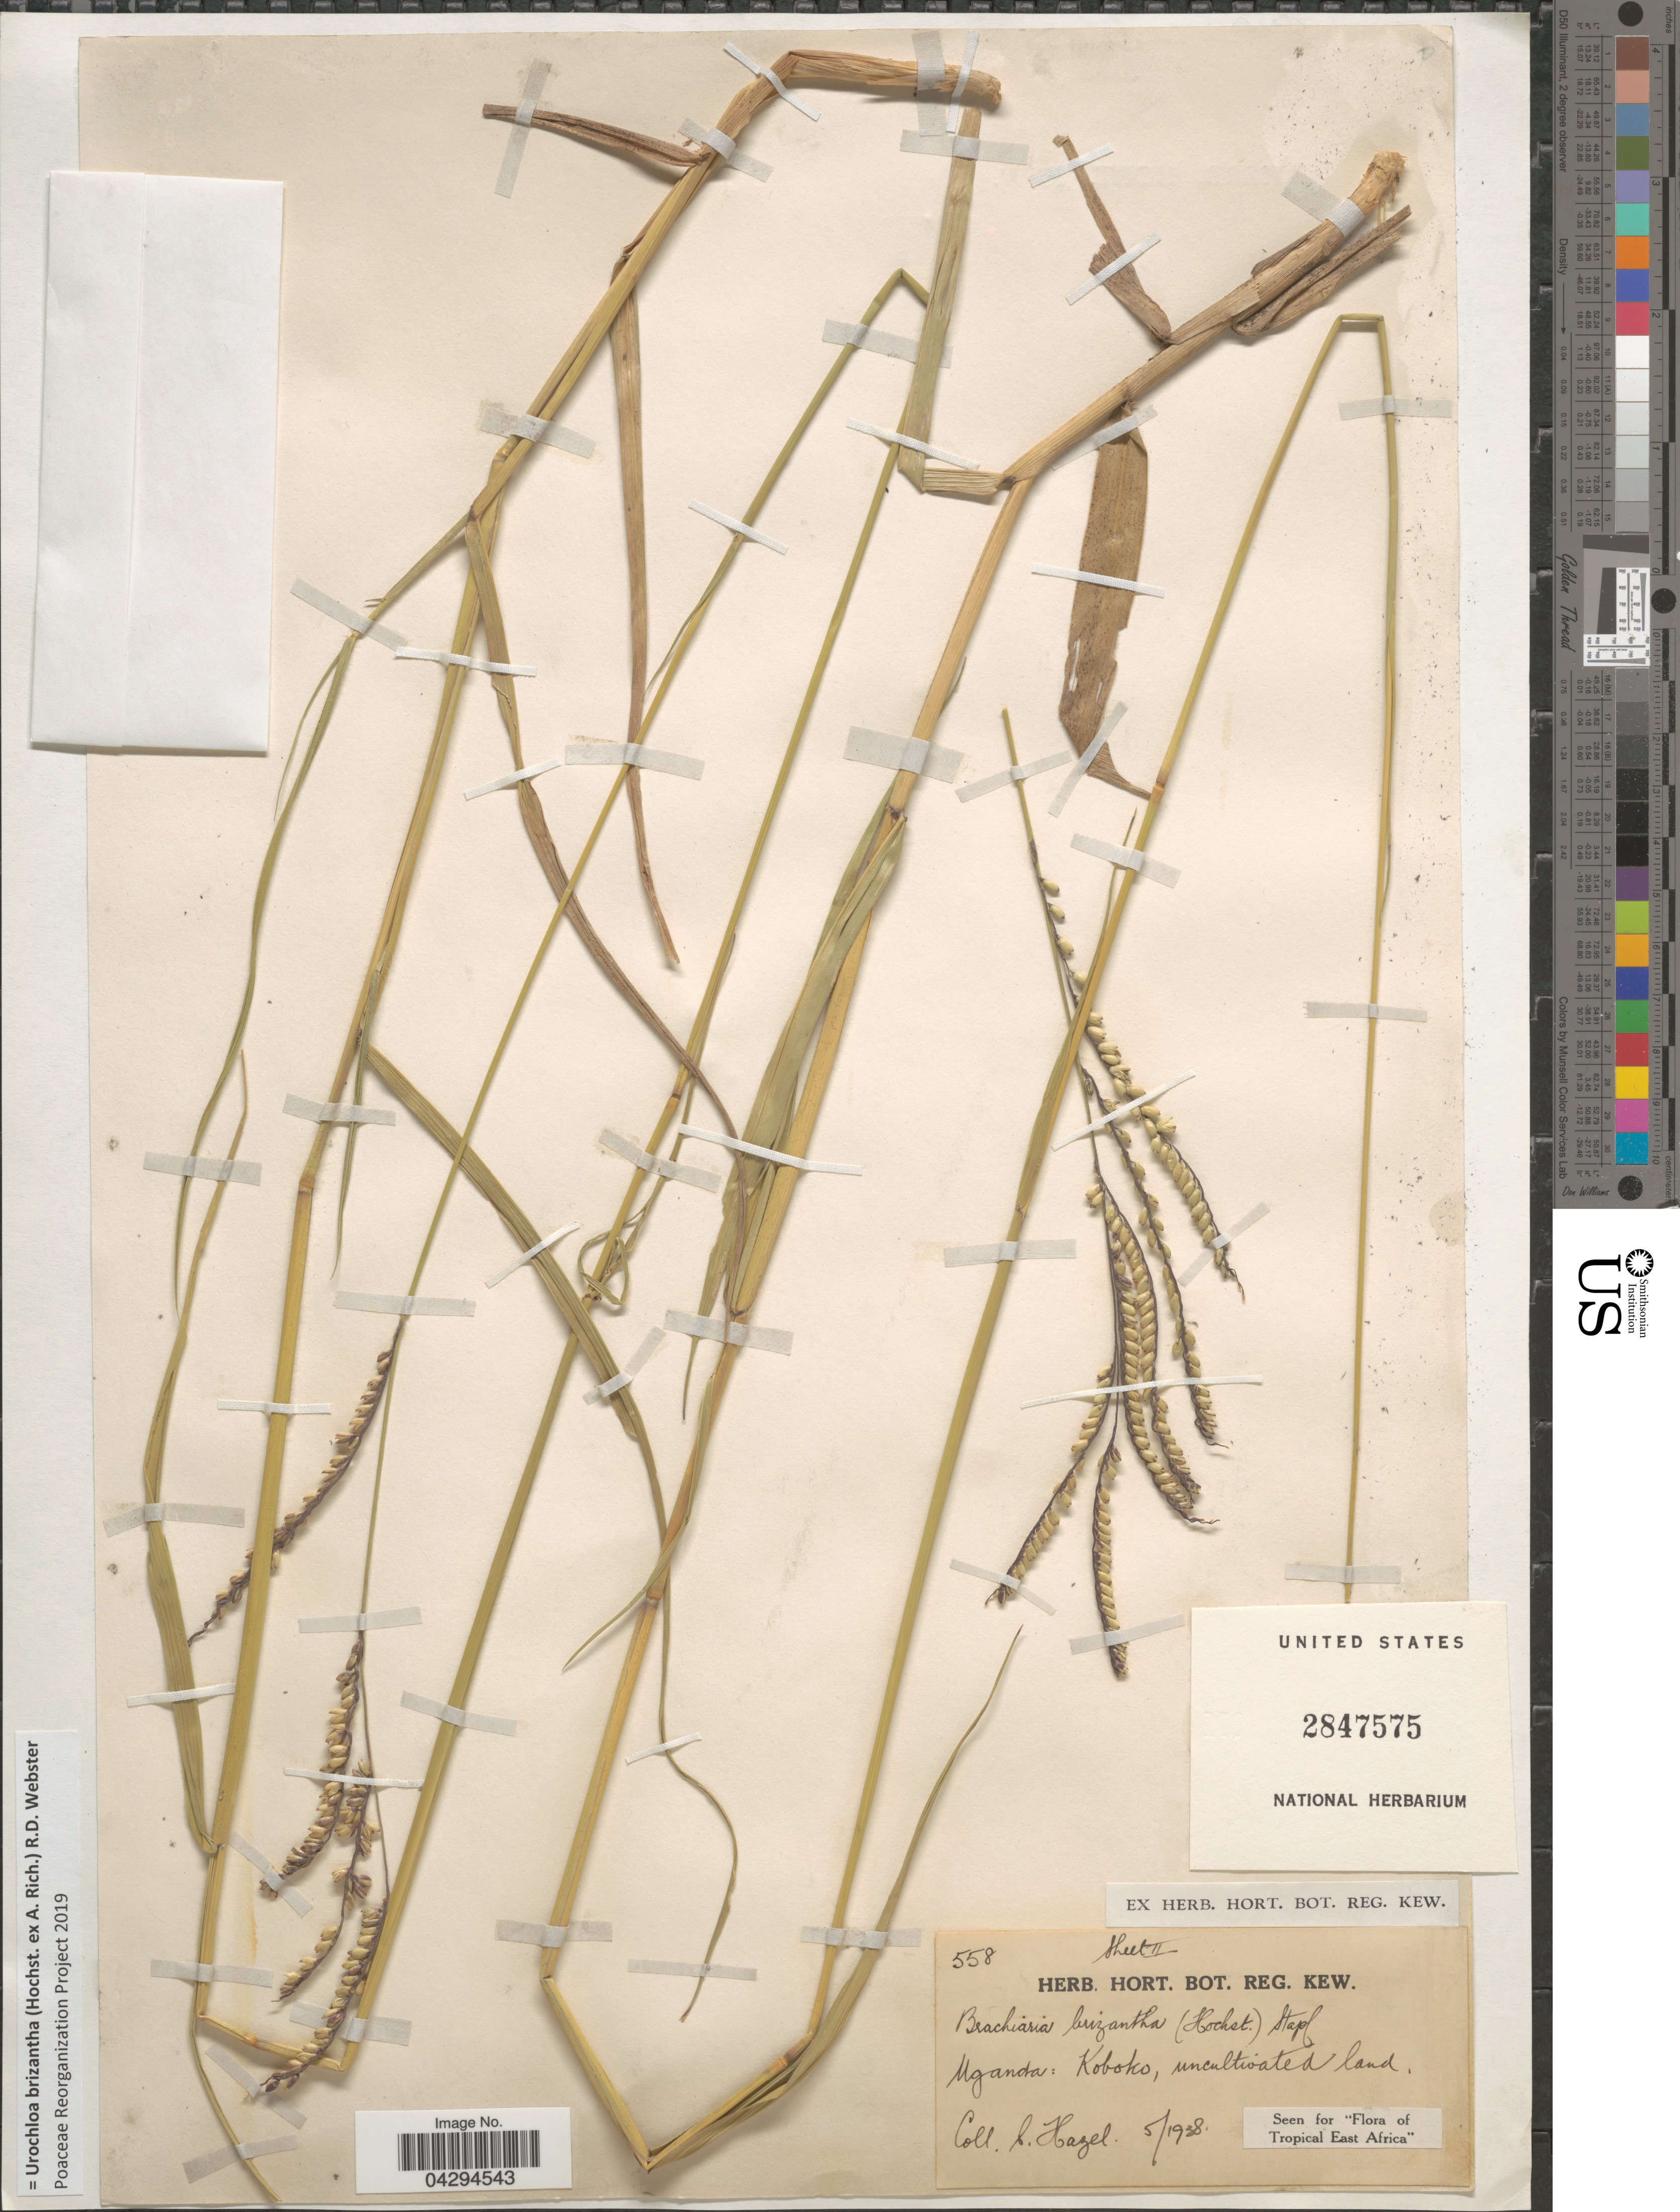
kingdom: Plantae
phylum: Tracheophyta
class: Liliopsida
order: Poales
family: Poaceae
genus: Urochloa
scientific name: Urochloa brizantha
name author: (Hochst. ex A. Rich.) R.D. Webster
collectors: C. Hazel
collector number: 558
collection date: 1938-05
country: Uganda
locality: Koboko, uncultivated land.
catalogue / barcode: US 2847575